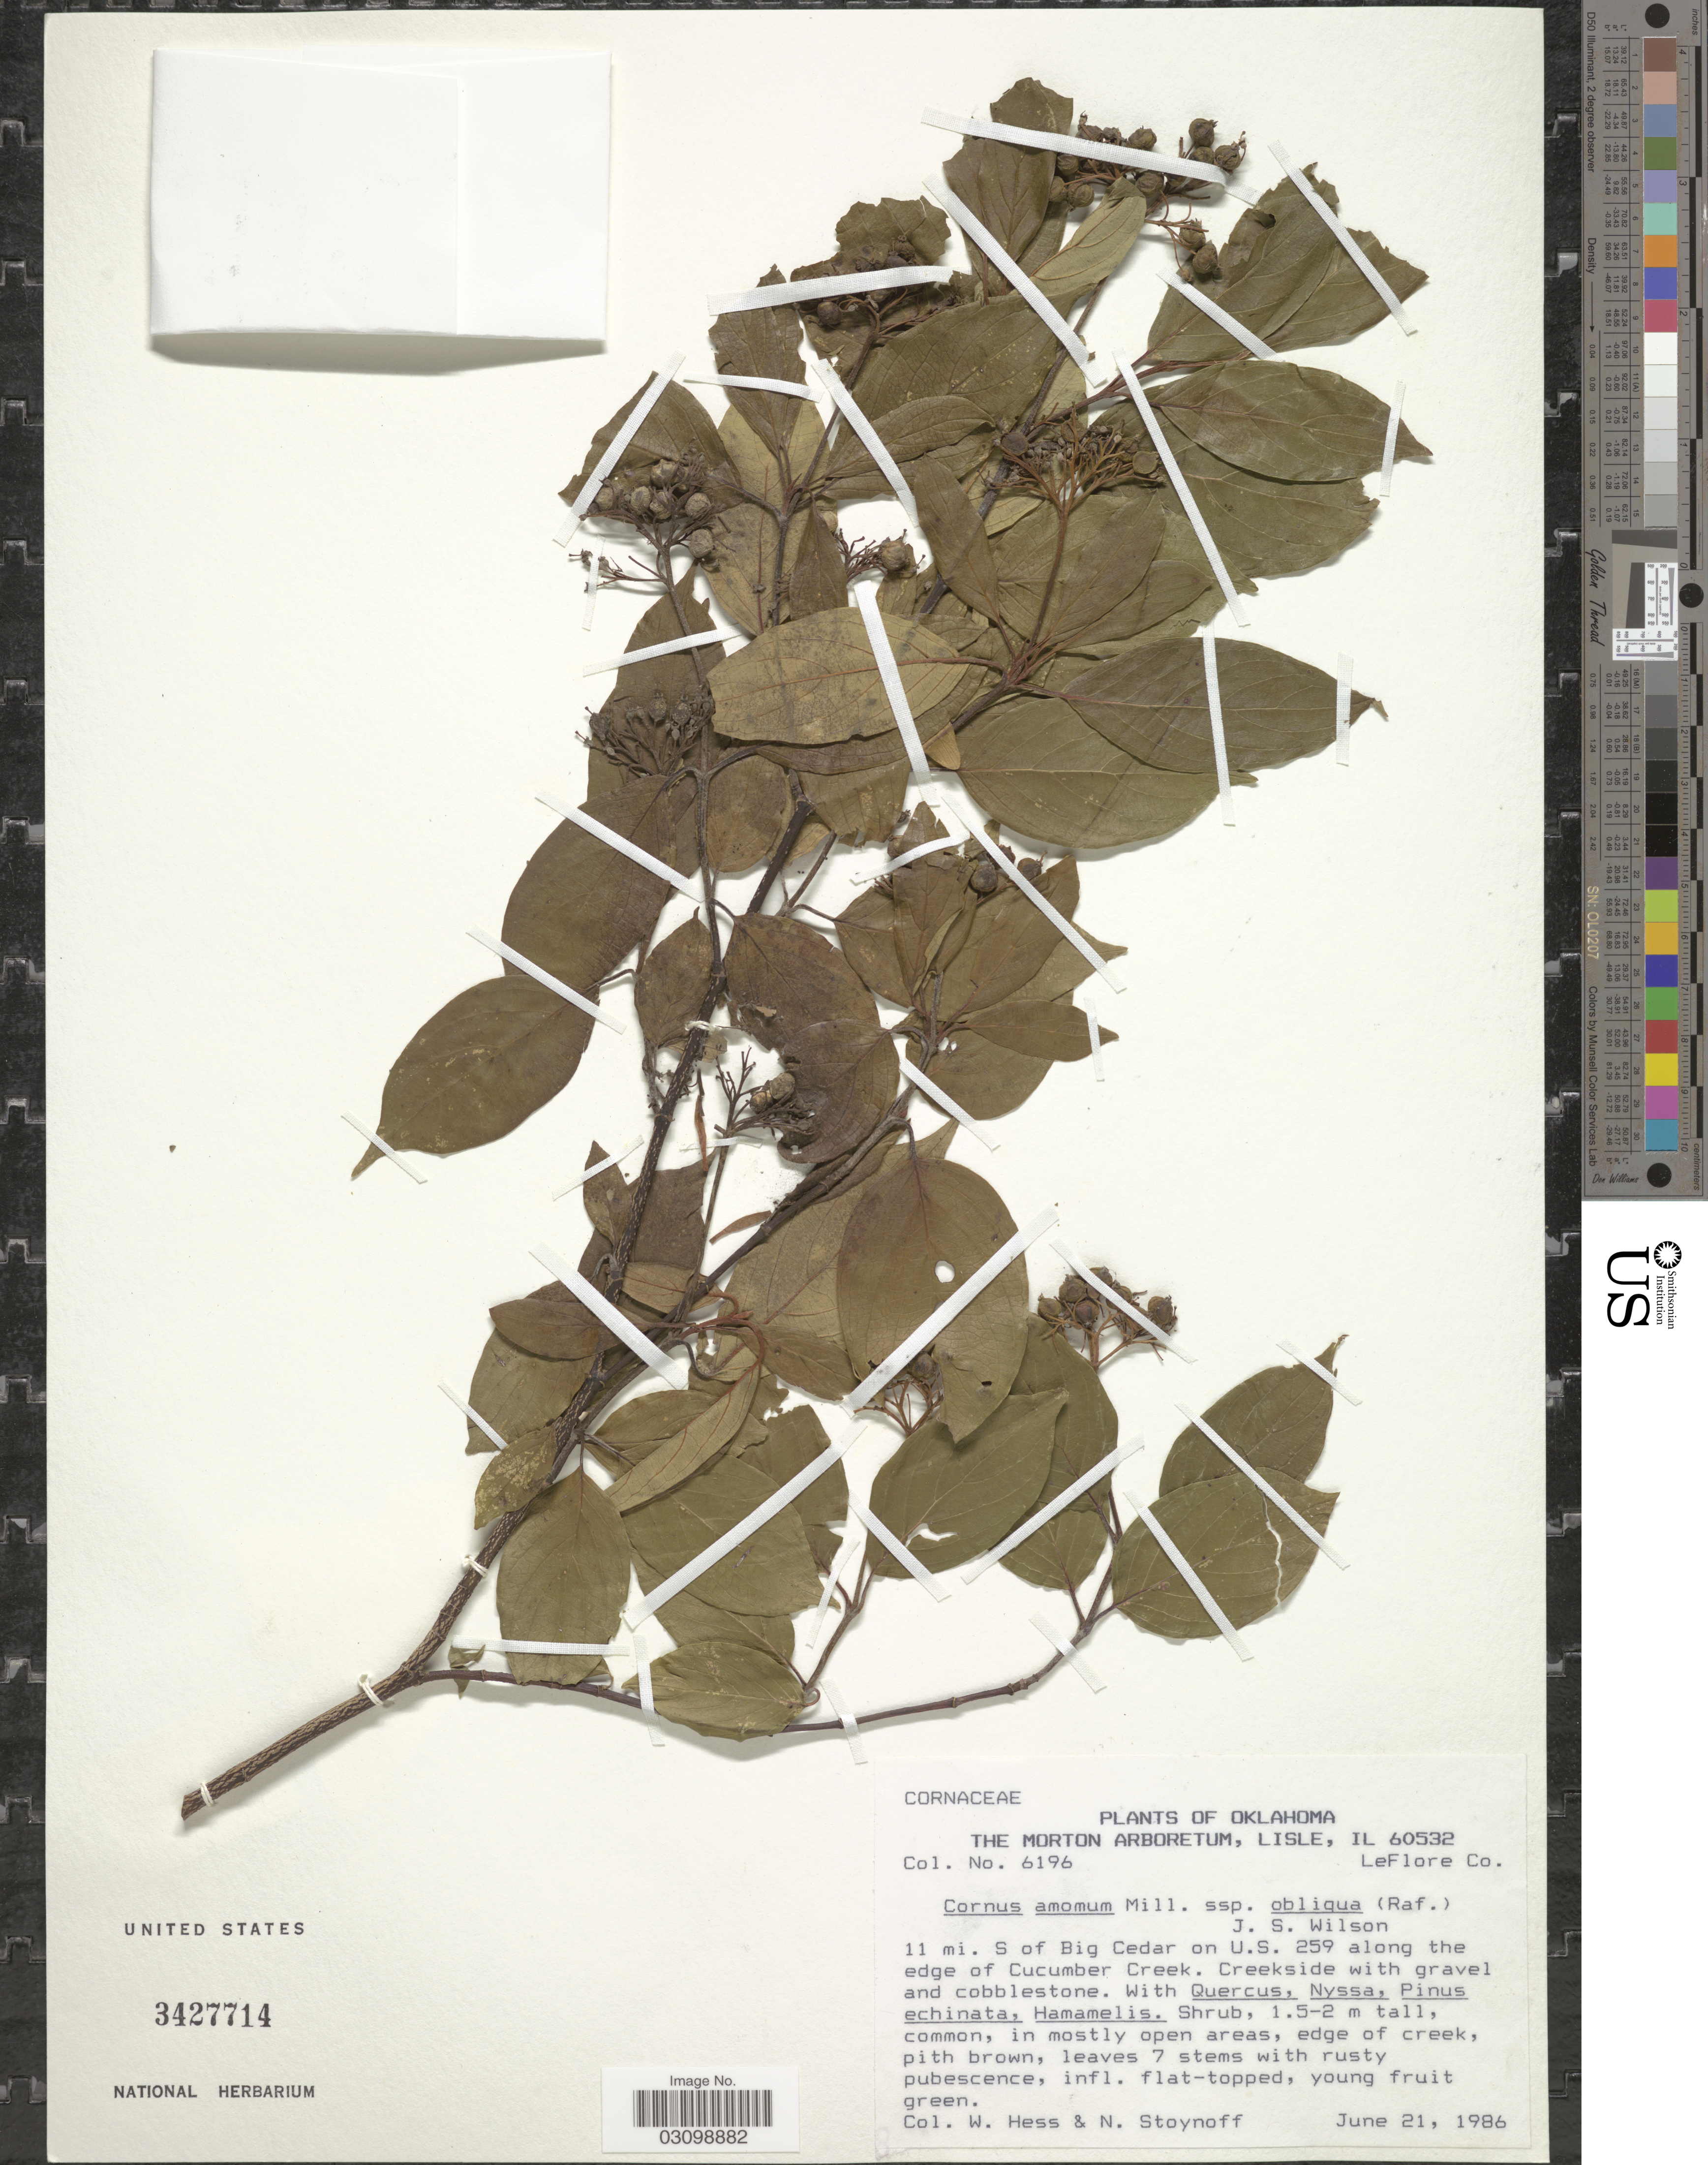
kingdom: Plantae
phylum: Tracheophyta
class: Magnoliopsida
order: Cornales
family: Cornaceae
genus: Cornus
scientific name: Cornus amomum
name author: Mill.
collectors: W. Hess & N. Stoynoff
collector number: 6196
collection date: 1986-06-21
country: United States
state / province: Oklahoma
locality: LeFlore Co., 11 mi. S of Big Cedar on U.S. 259 along the edge of Cucumber Creek.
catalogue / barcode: US 3427714